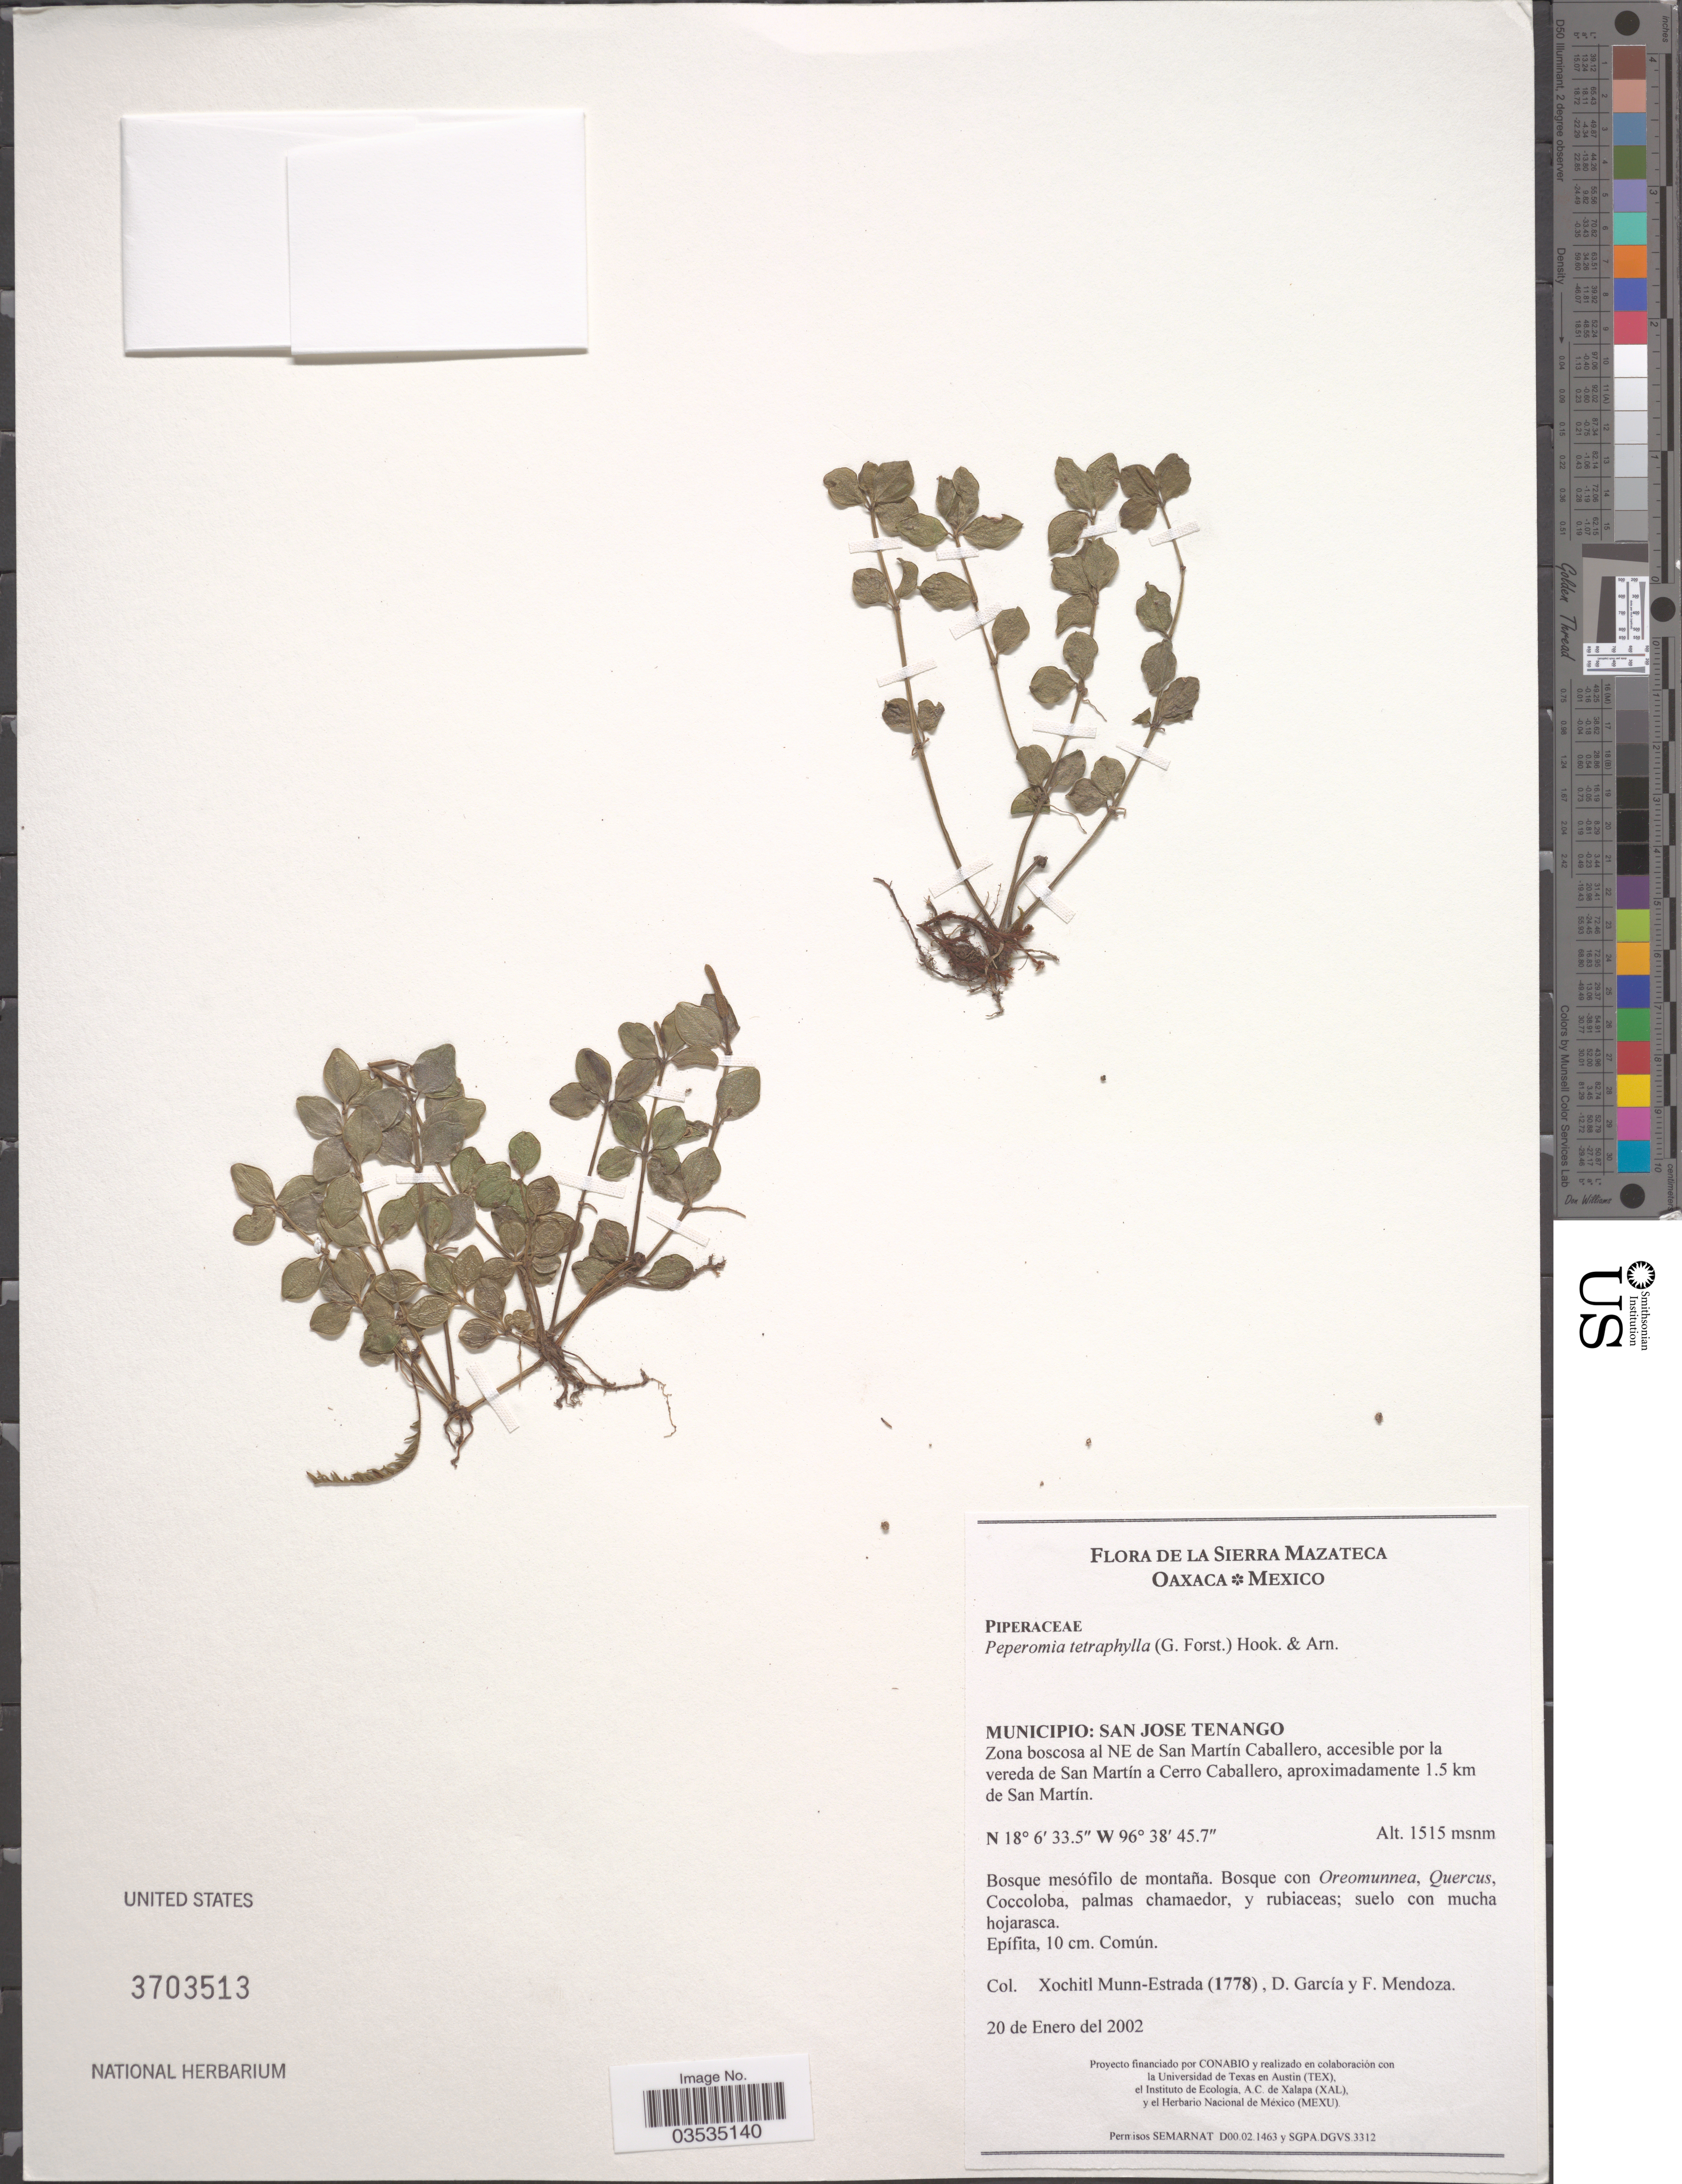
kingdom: Plantae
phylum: Tracheophyta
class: Magnoliopsida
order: Piperales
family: Piperaceae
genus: Peperomia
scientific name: Peperomia tetraphylla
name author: (G. Forst.) Hook. & Arn.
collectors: X. Munn-Estrada, D. García & F. Mendoza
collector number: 1778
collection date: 2002-01-20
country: Mexico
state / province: Oaxaca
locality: Sierra Mazateca. Municipio: San Jose Tenango. Zona boscosa al NE de San Martín Caballero, accesible por la vereda de San Martín a Cerro Caballero, aproximadamente 1.5 km de San Martín.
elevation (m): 1515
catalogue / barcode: US 3703513